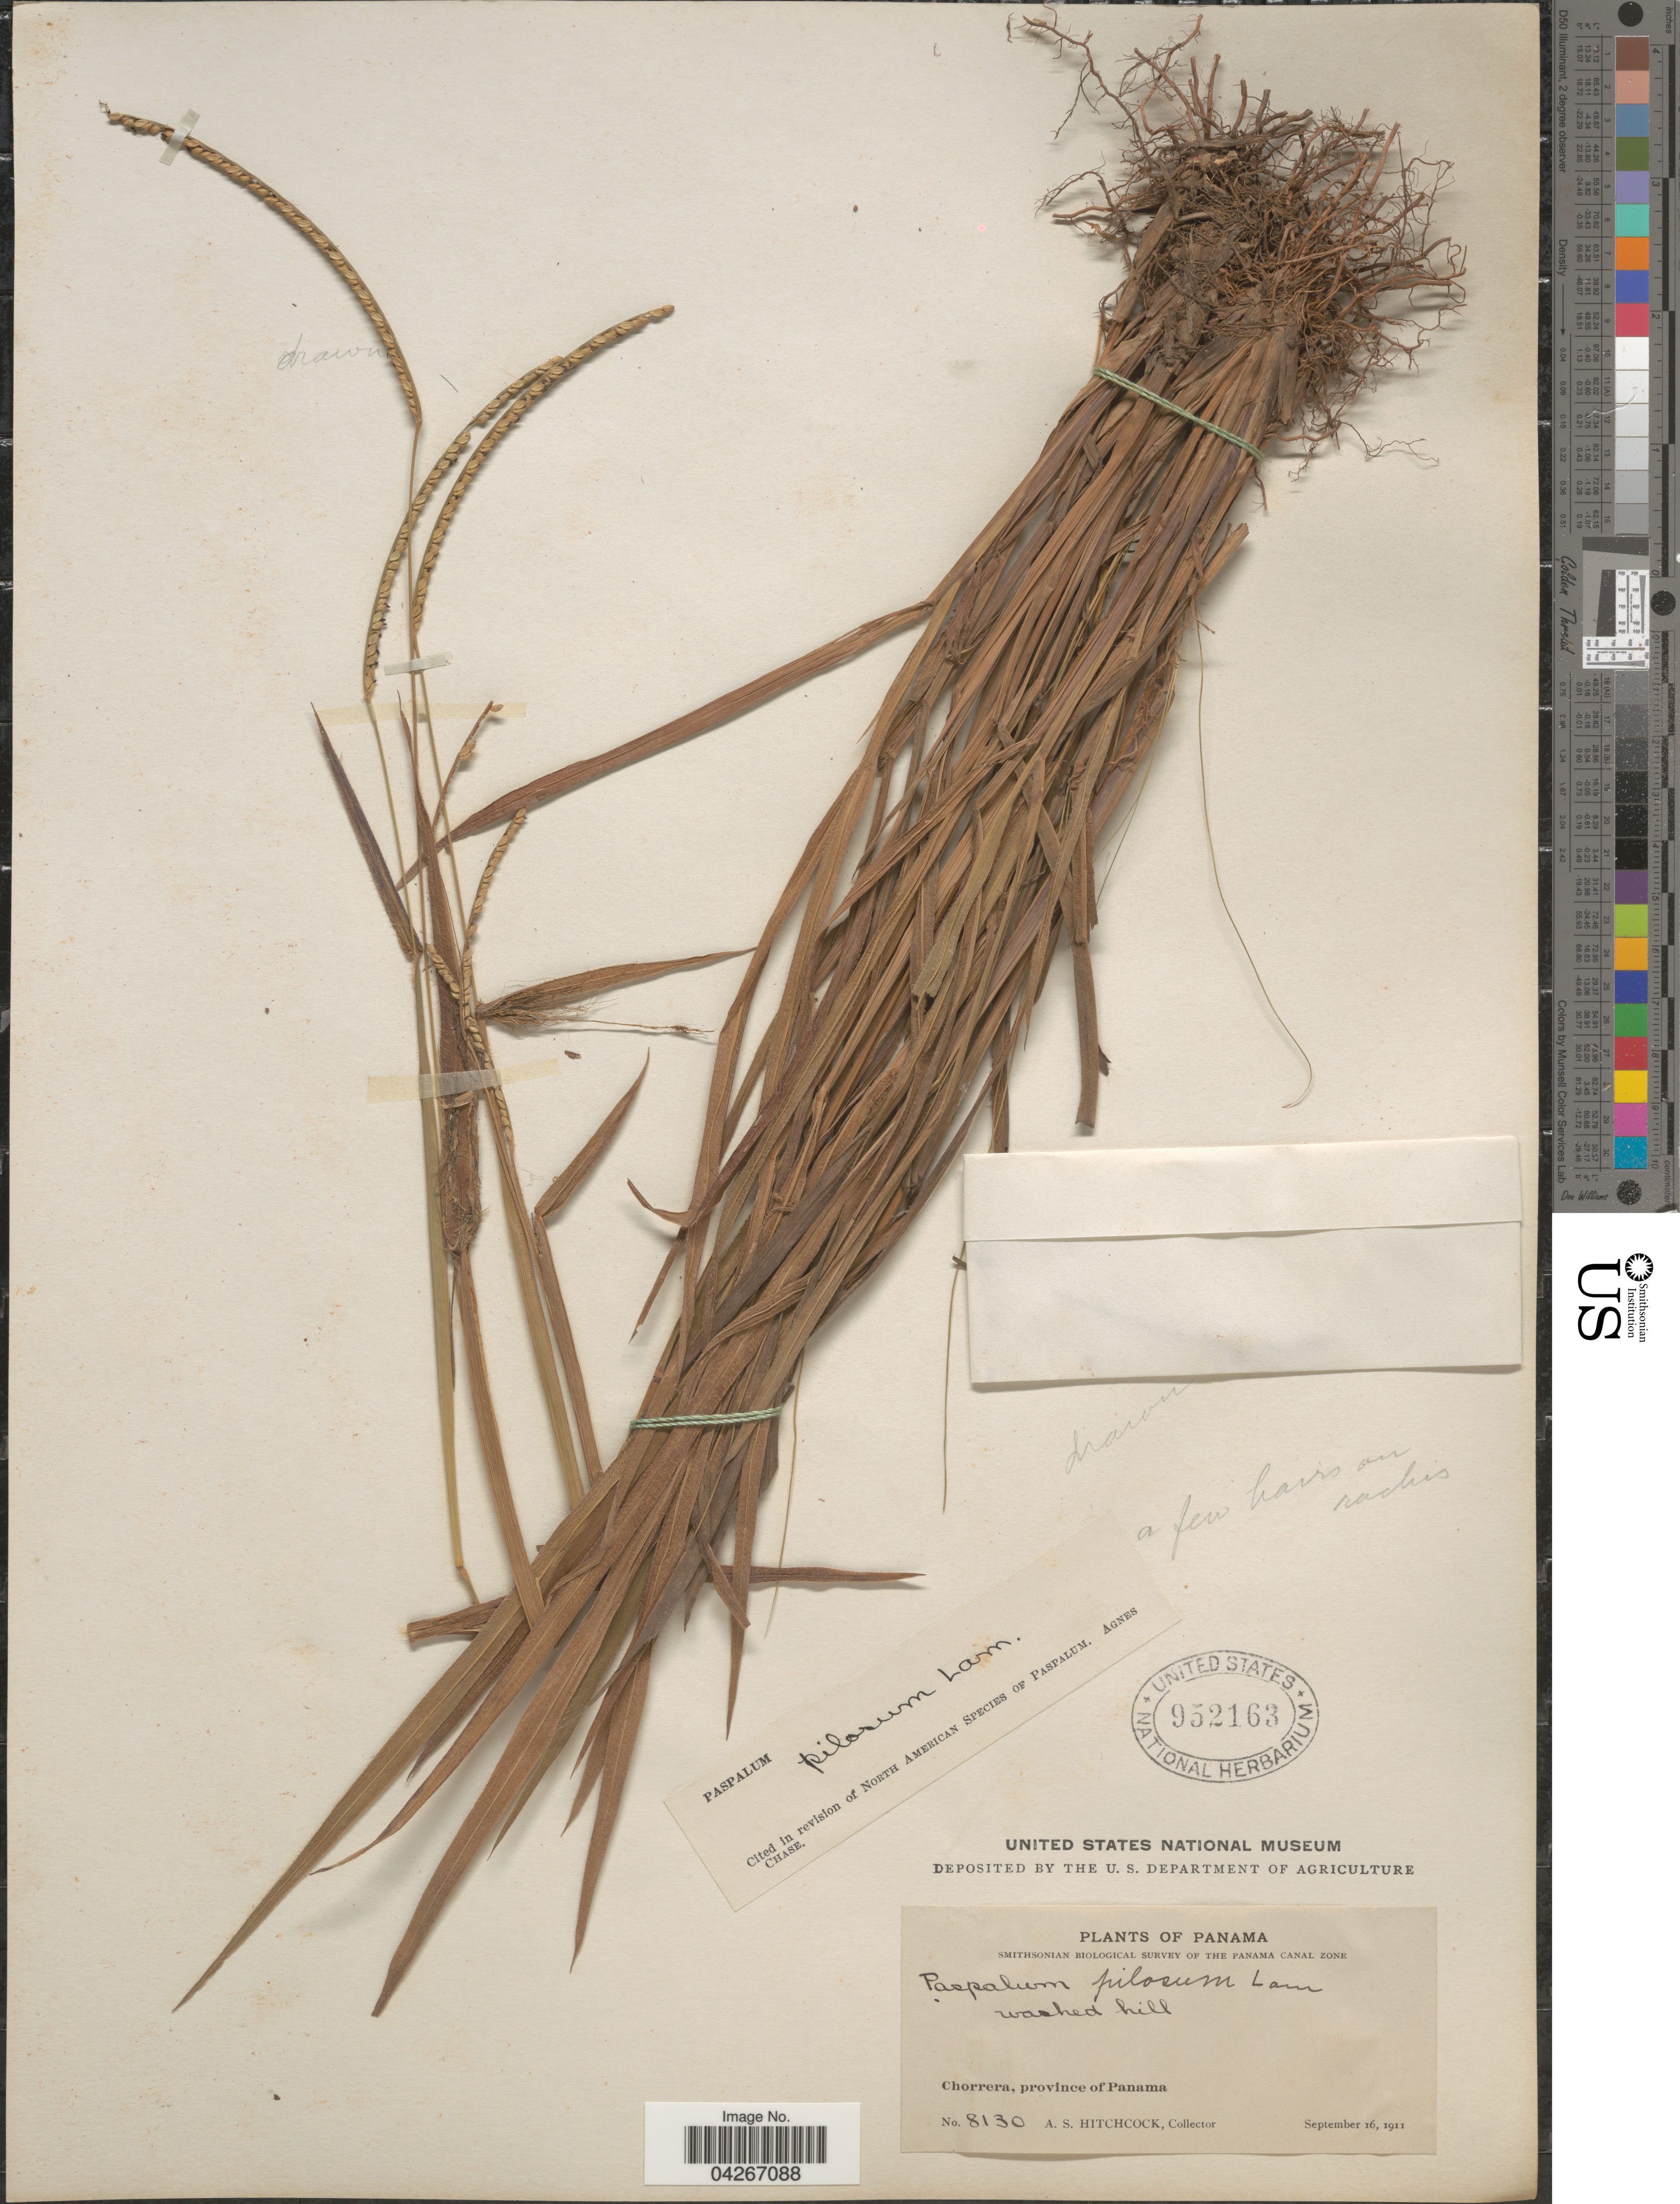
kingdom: Plantae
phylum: Tracheophyta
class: Liliopsida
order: Poales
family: Poaceae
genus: Paspalum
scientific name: Paspalum pilosum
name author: Lam.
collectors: A. S. Hitchcock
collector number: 8130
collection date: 1911-09-16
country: Panama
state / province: Panamá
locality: Smithsonian Biological Survey Of The Panama Canal Zone. Chorrera.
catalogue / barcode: US 952163